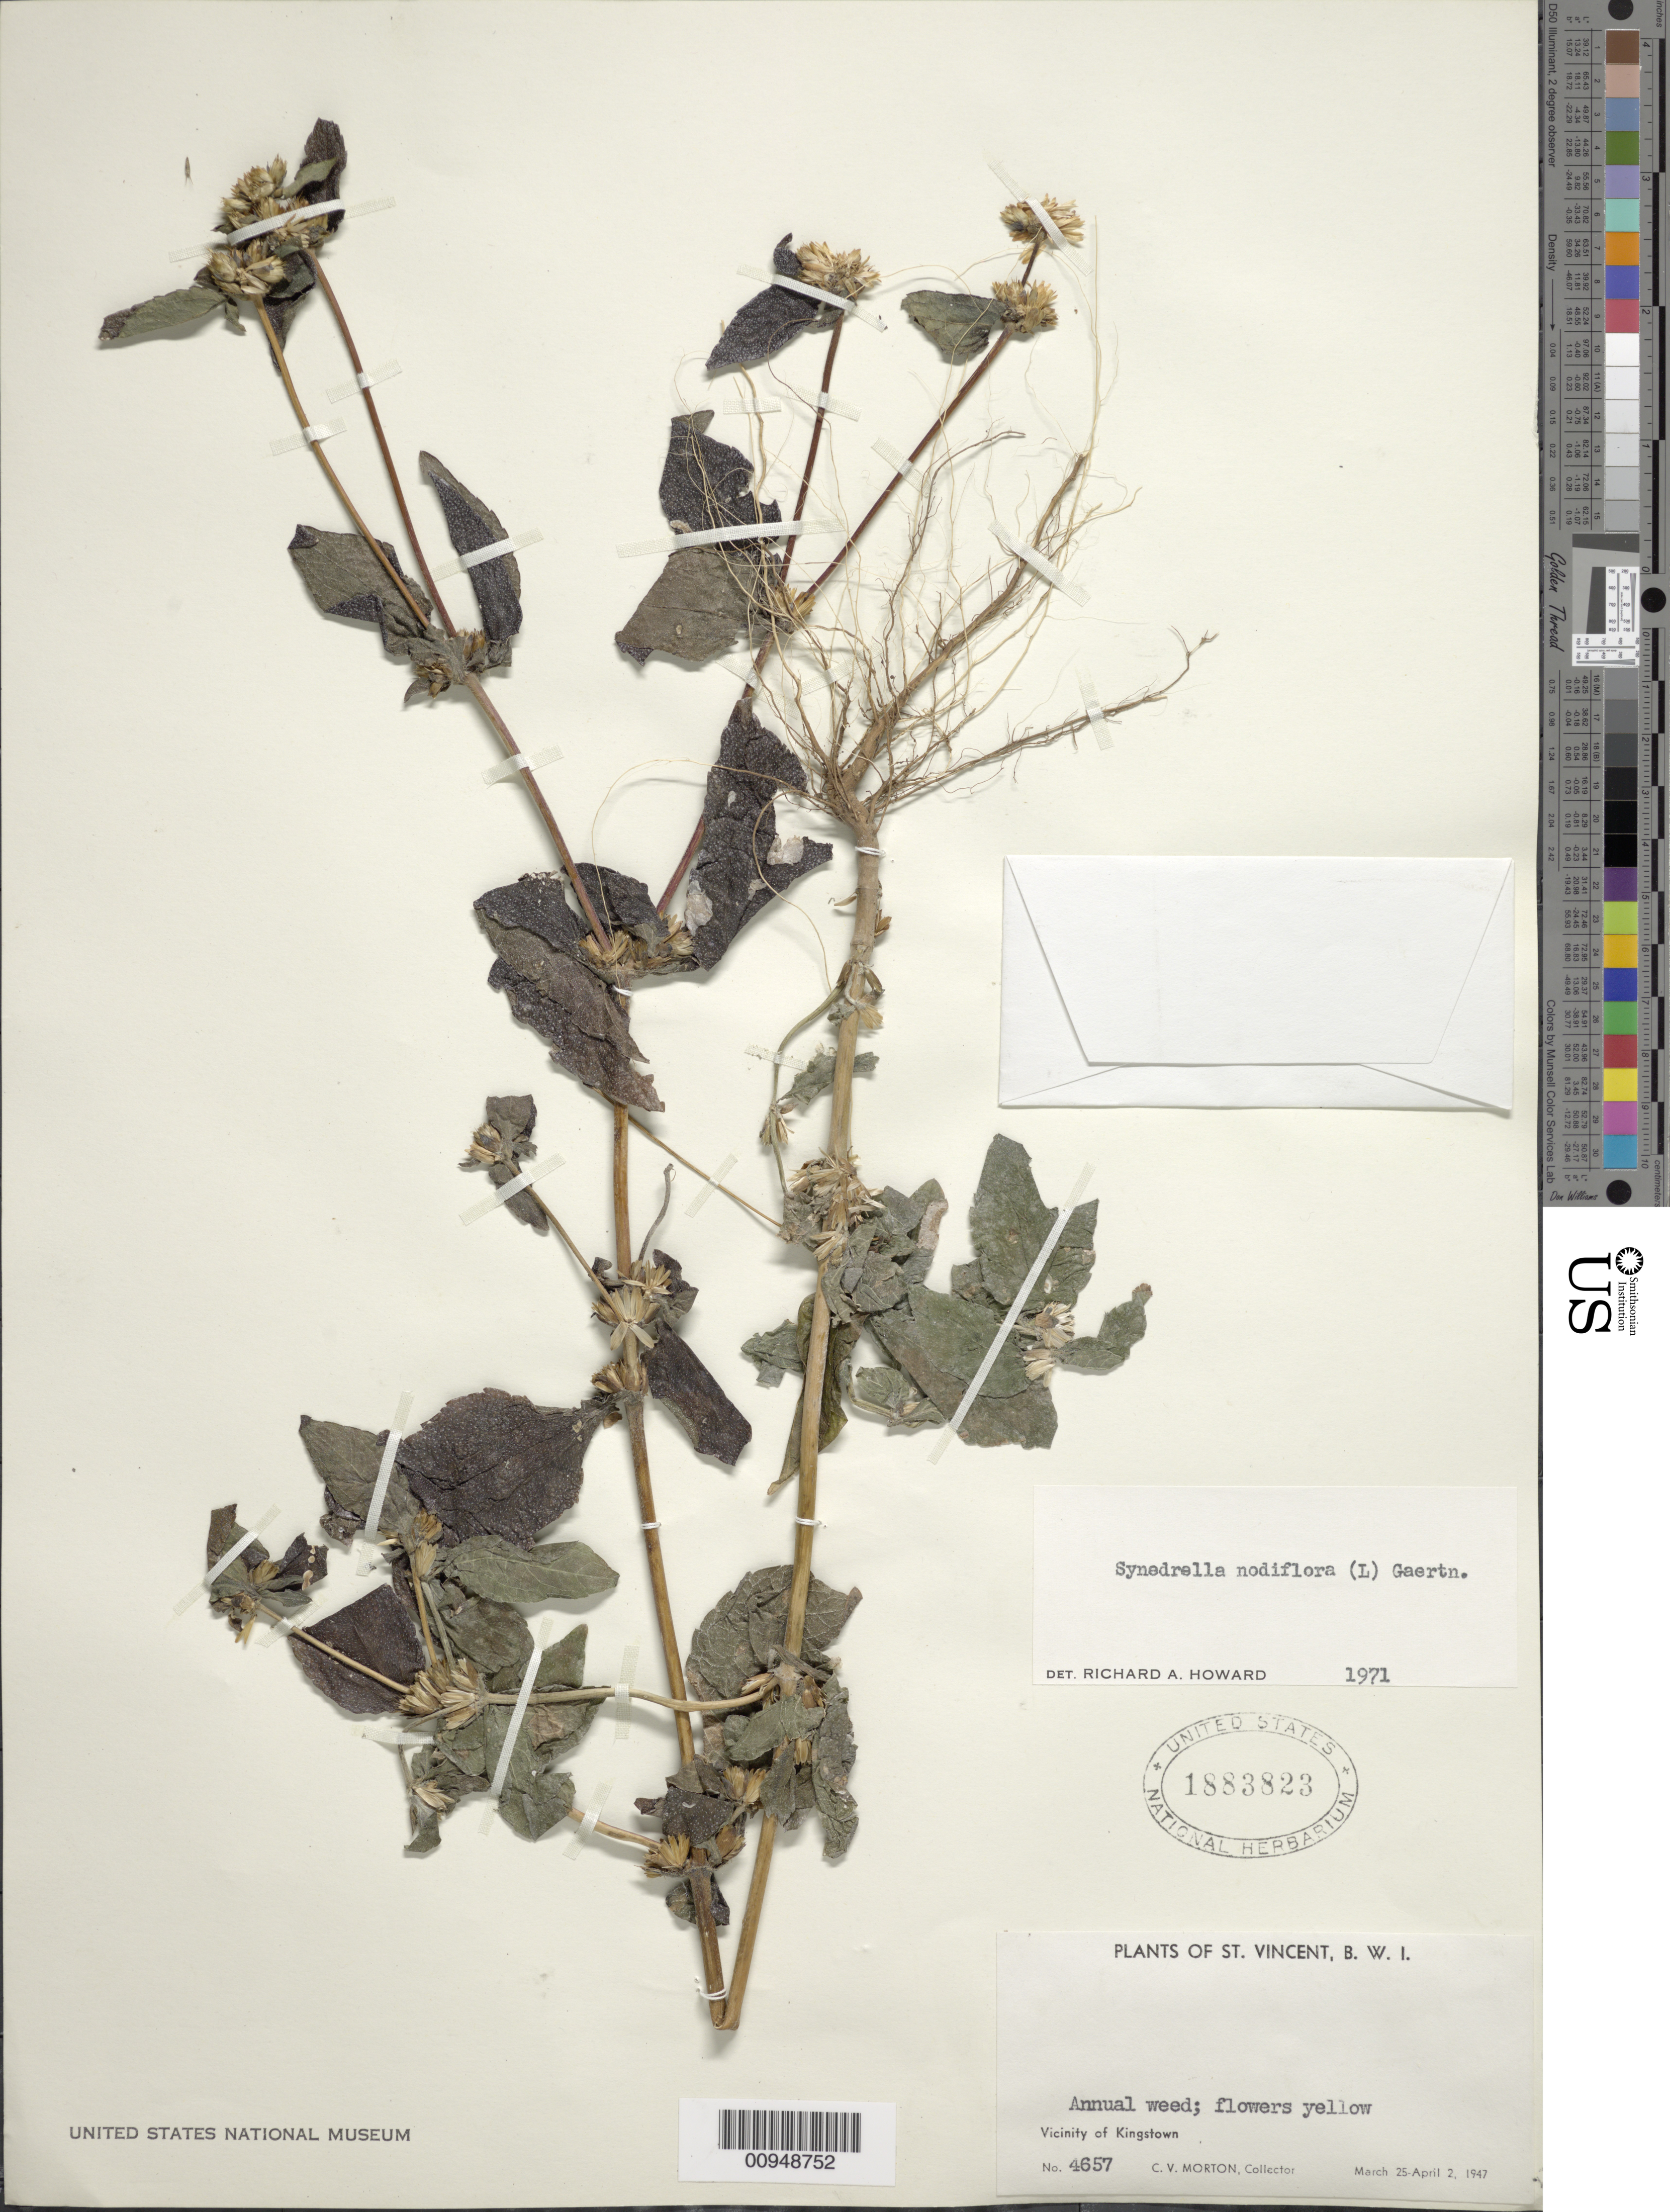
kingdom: Plantae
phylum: Tracheophyta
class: Magnoliopsida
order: Asterales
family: Asteraceae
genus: Synedrella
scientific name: Synedrella nodiflora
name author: (L.) Gaertn.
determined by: Howard, R. A.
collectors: C. V. Morton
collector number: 4657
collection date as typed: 25 Mar 1947 to 02 Apr 1947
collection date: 1947-03-25/1947-04-02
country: St. Vincent - Grenadines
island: St. Vincent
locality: Vicinity of Kingstown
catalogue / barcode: US 1883823